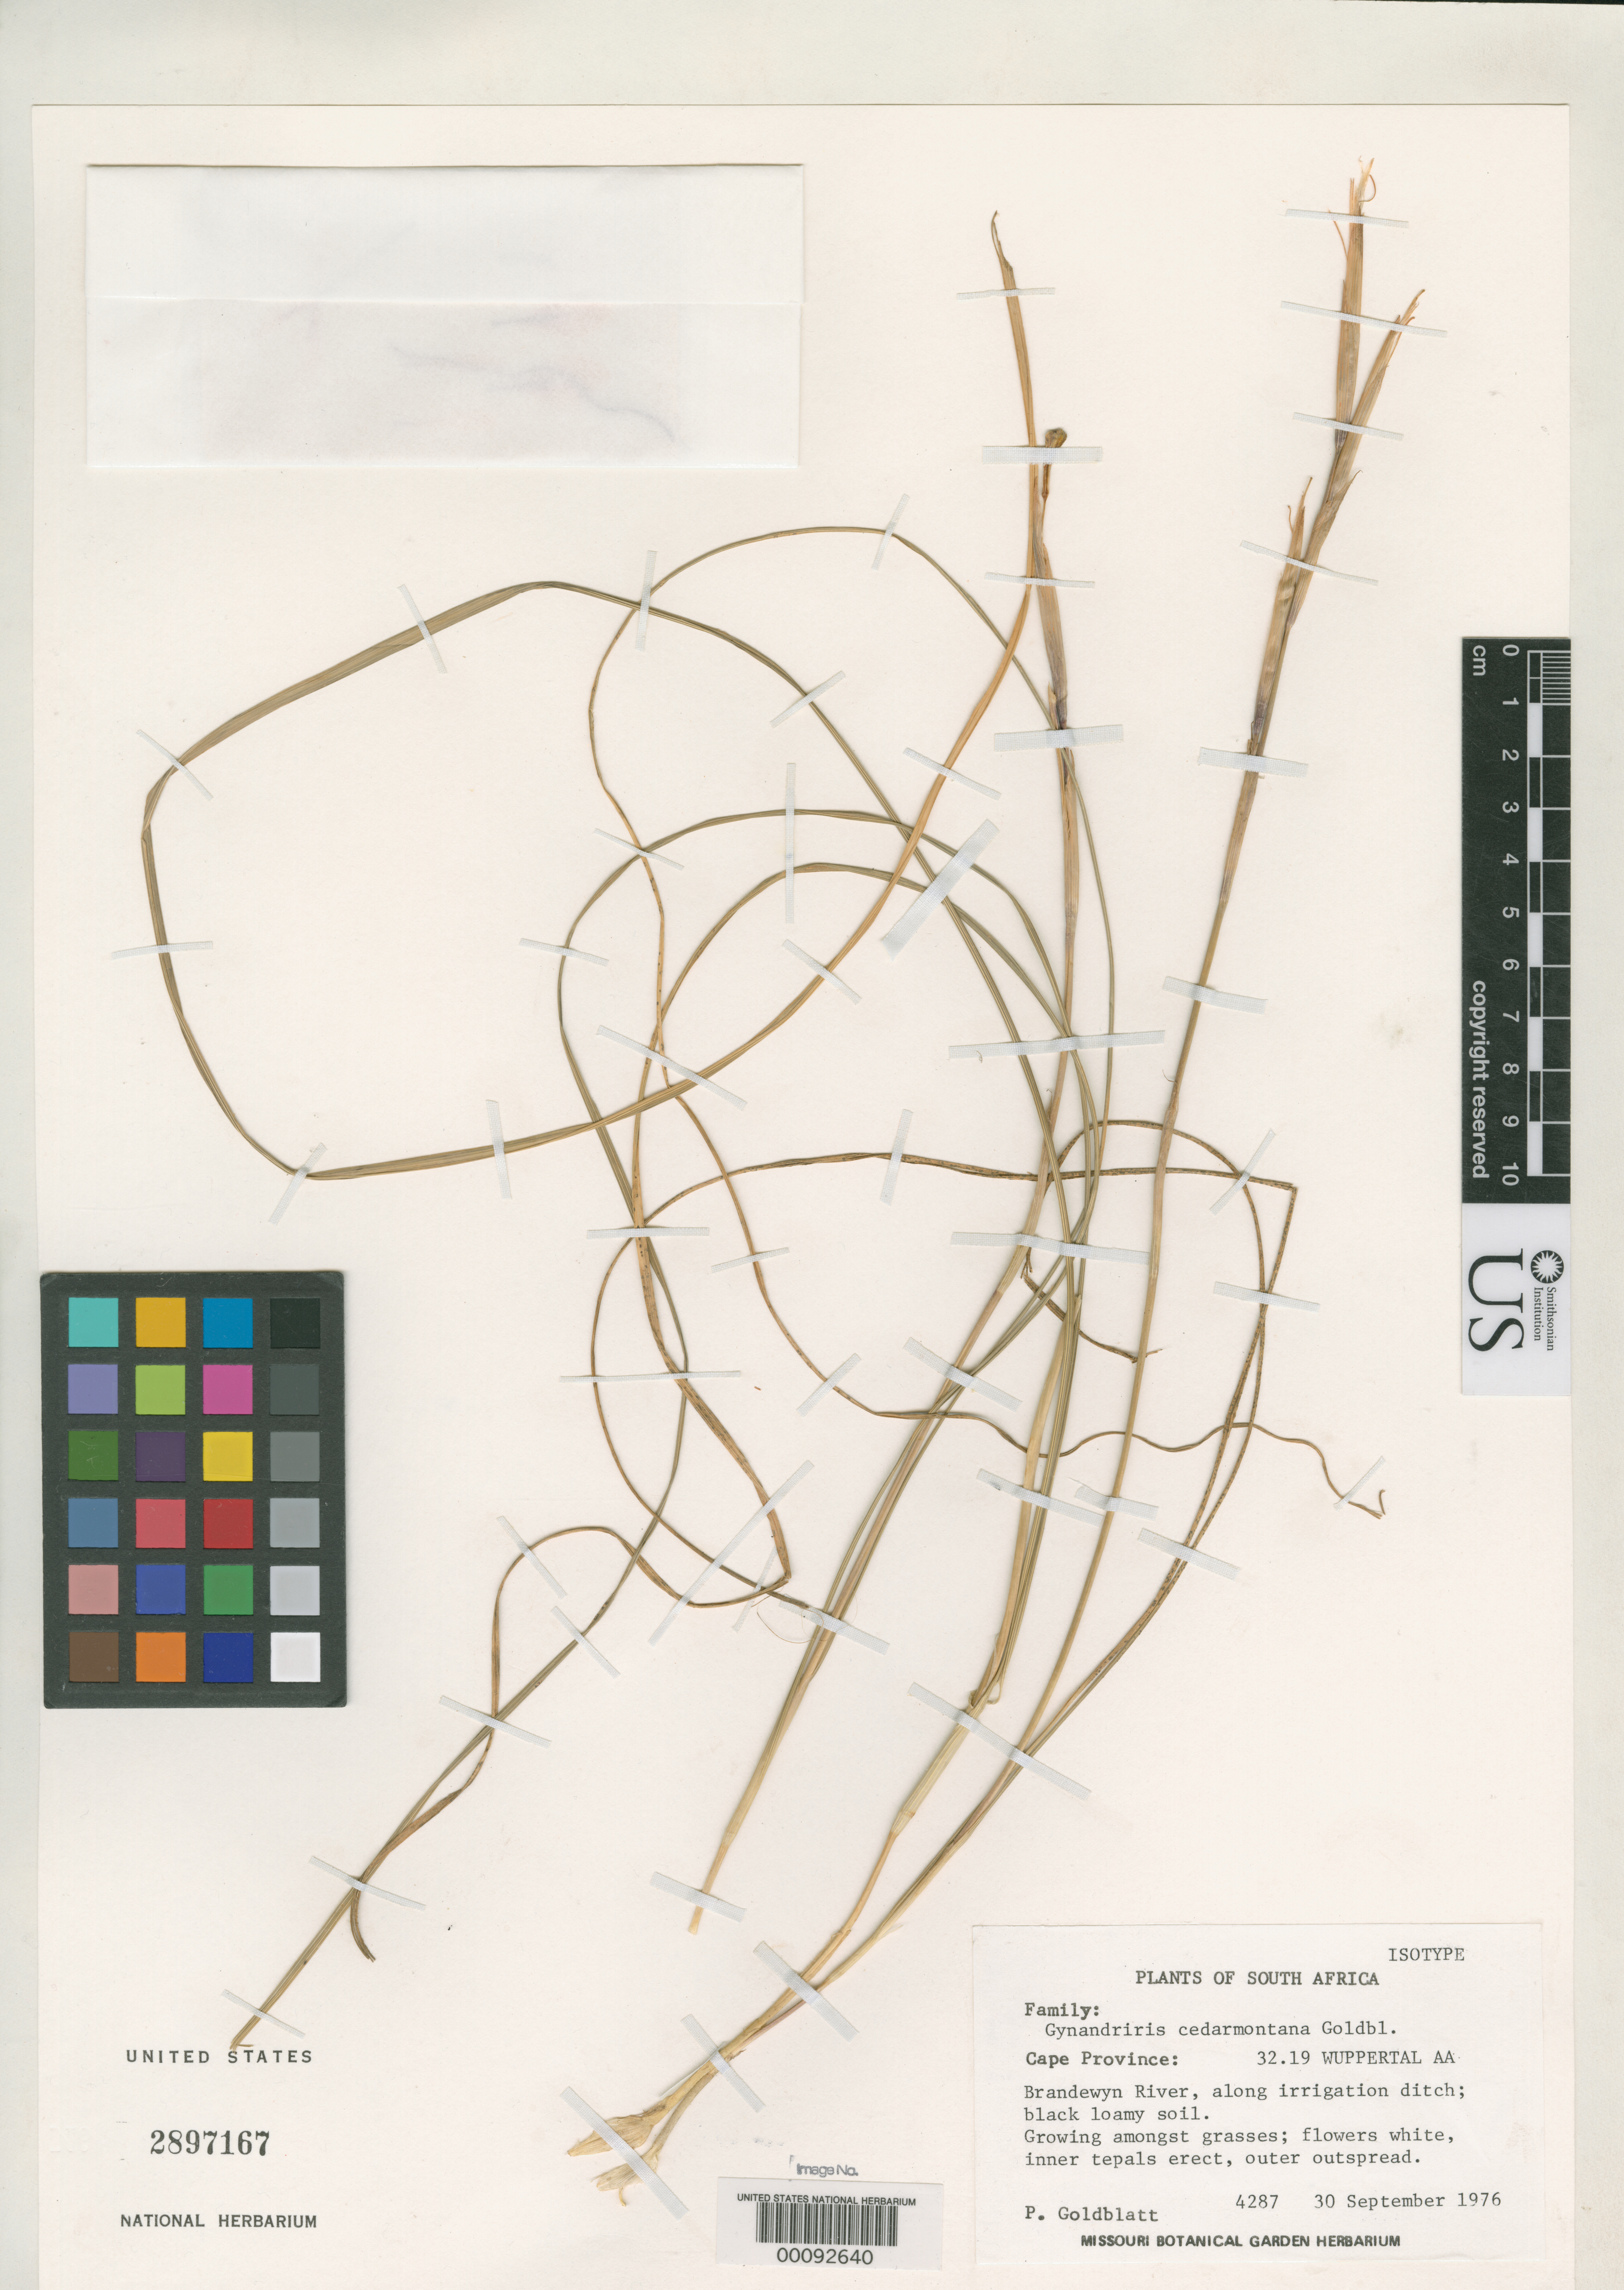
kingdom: Plantae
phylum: Tracheophyta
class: Liliopsida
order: Asparagales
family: Iridaceae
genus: Gynandriris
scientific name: Gynandriris cedarmontana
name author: Goldblatt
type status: Isotype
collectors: P. Goldblatt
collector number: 4287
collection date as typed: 30 Sep 1976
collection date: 1976-09-30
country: South Africa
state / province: Western Cape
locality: Brandewyn River.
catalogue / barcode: US 2897167